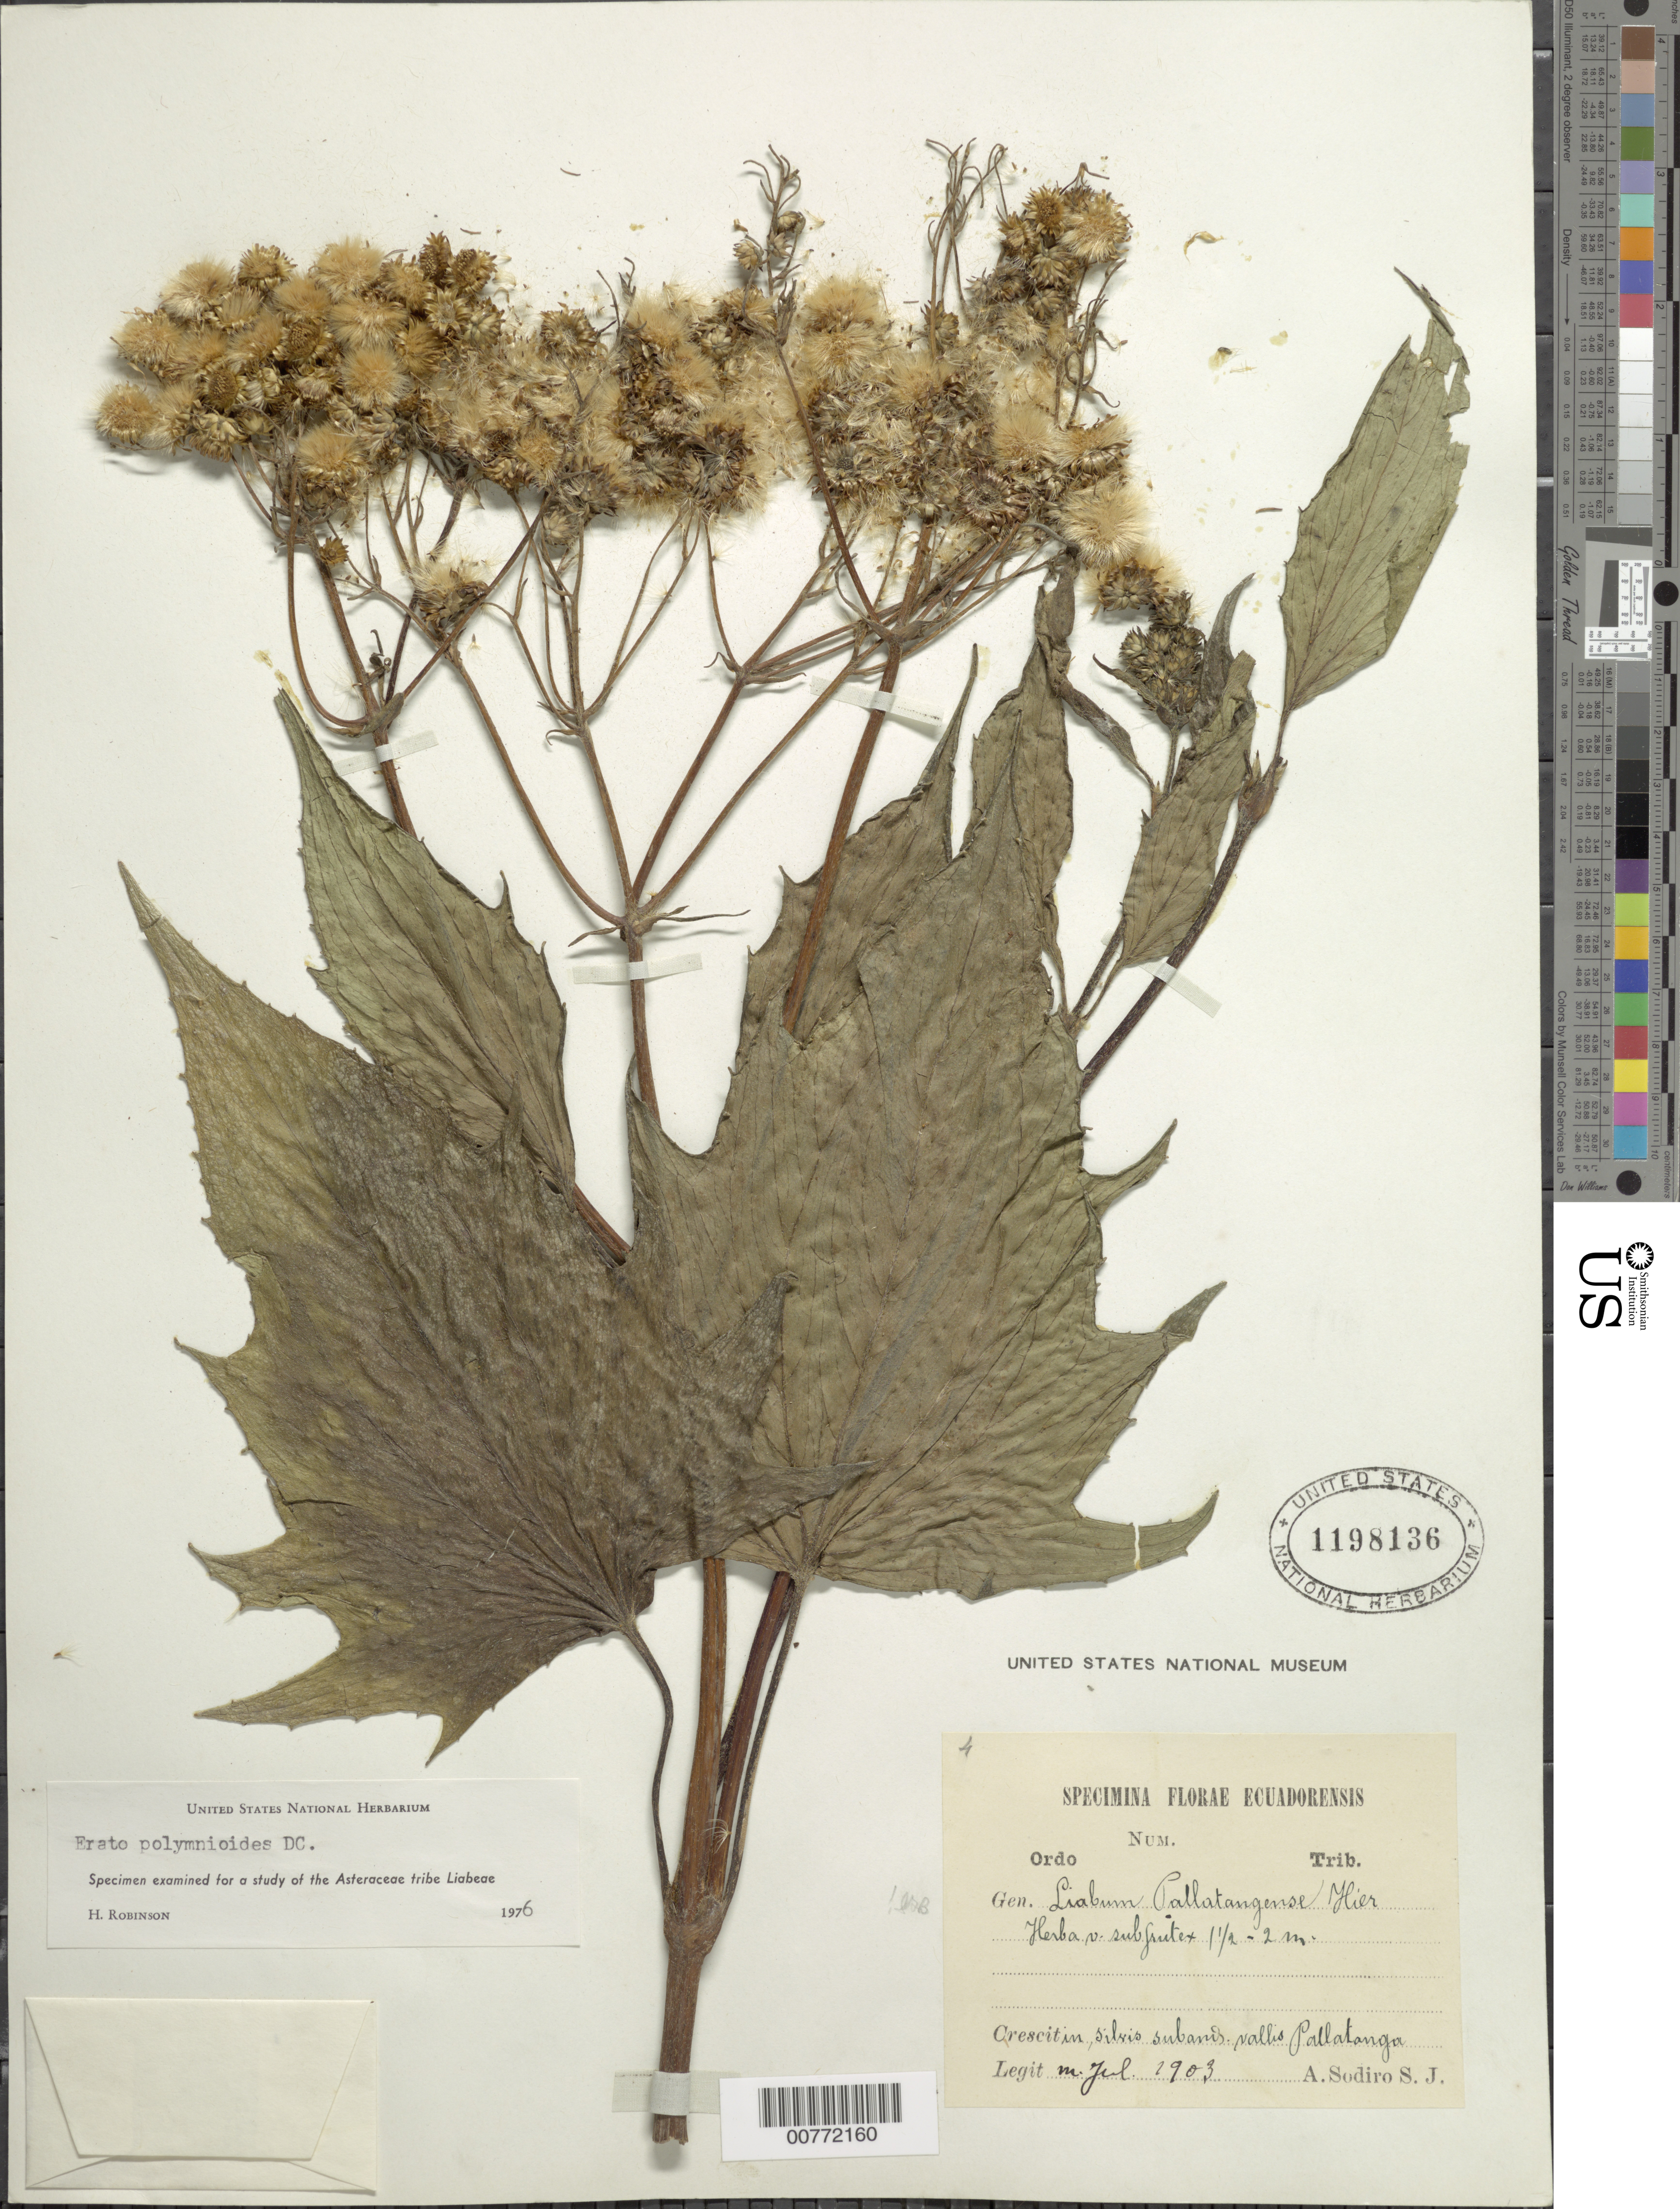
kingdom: Plantae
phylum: Tracheophyta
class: Magnoliopsida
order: Asterales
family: Asteraceae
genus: Erato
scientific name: Erato polymnioides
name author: DC.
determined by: Robinson, Harold E., (US)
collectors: A. Sodiro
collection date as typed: July 1903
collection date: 1903-07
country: Ecuador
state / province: Chimborazo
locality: Pallatanga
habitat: Silvis subaris vallis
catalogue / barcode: US 1198136